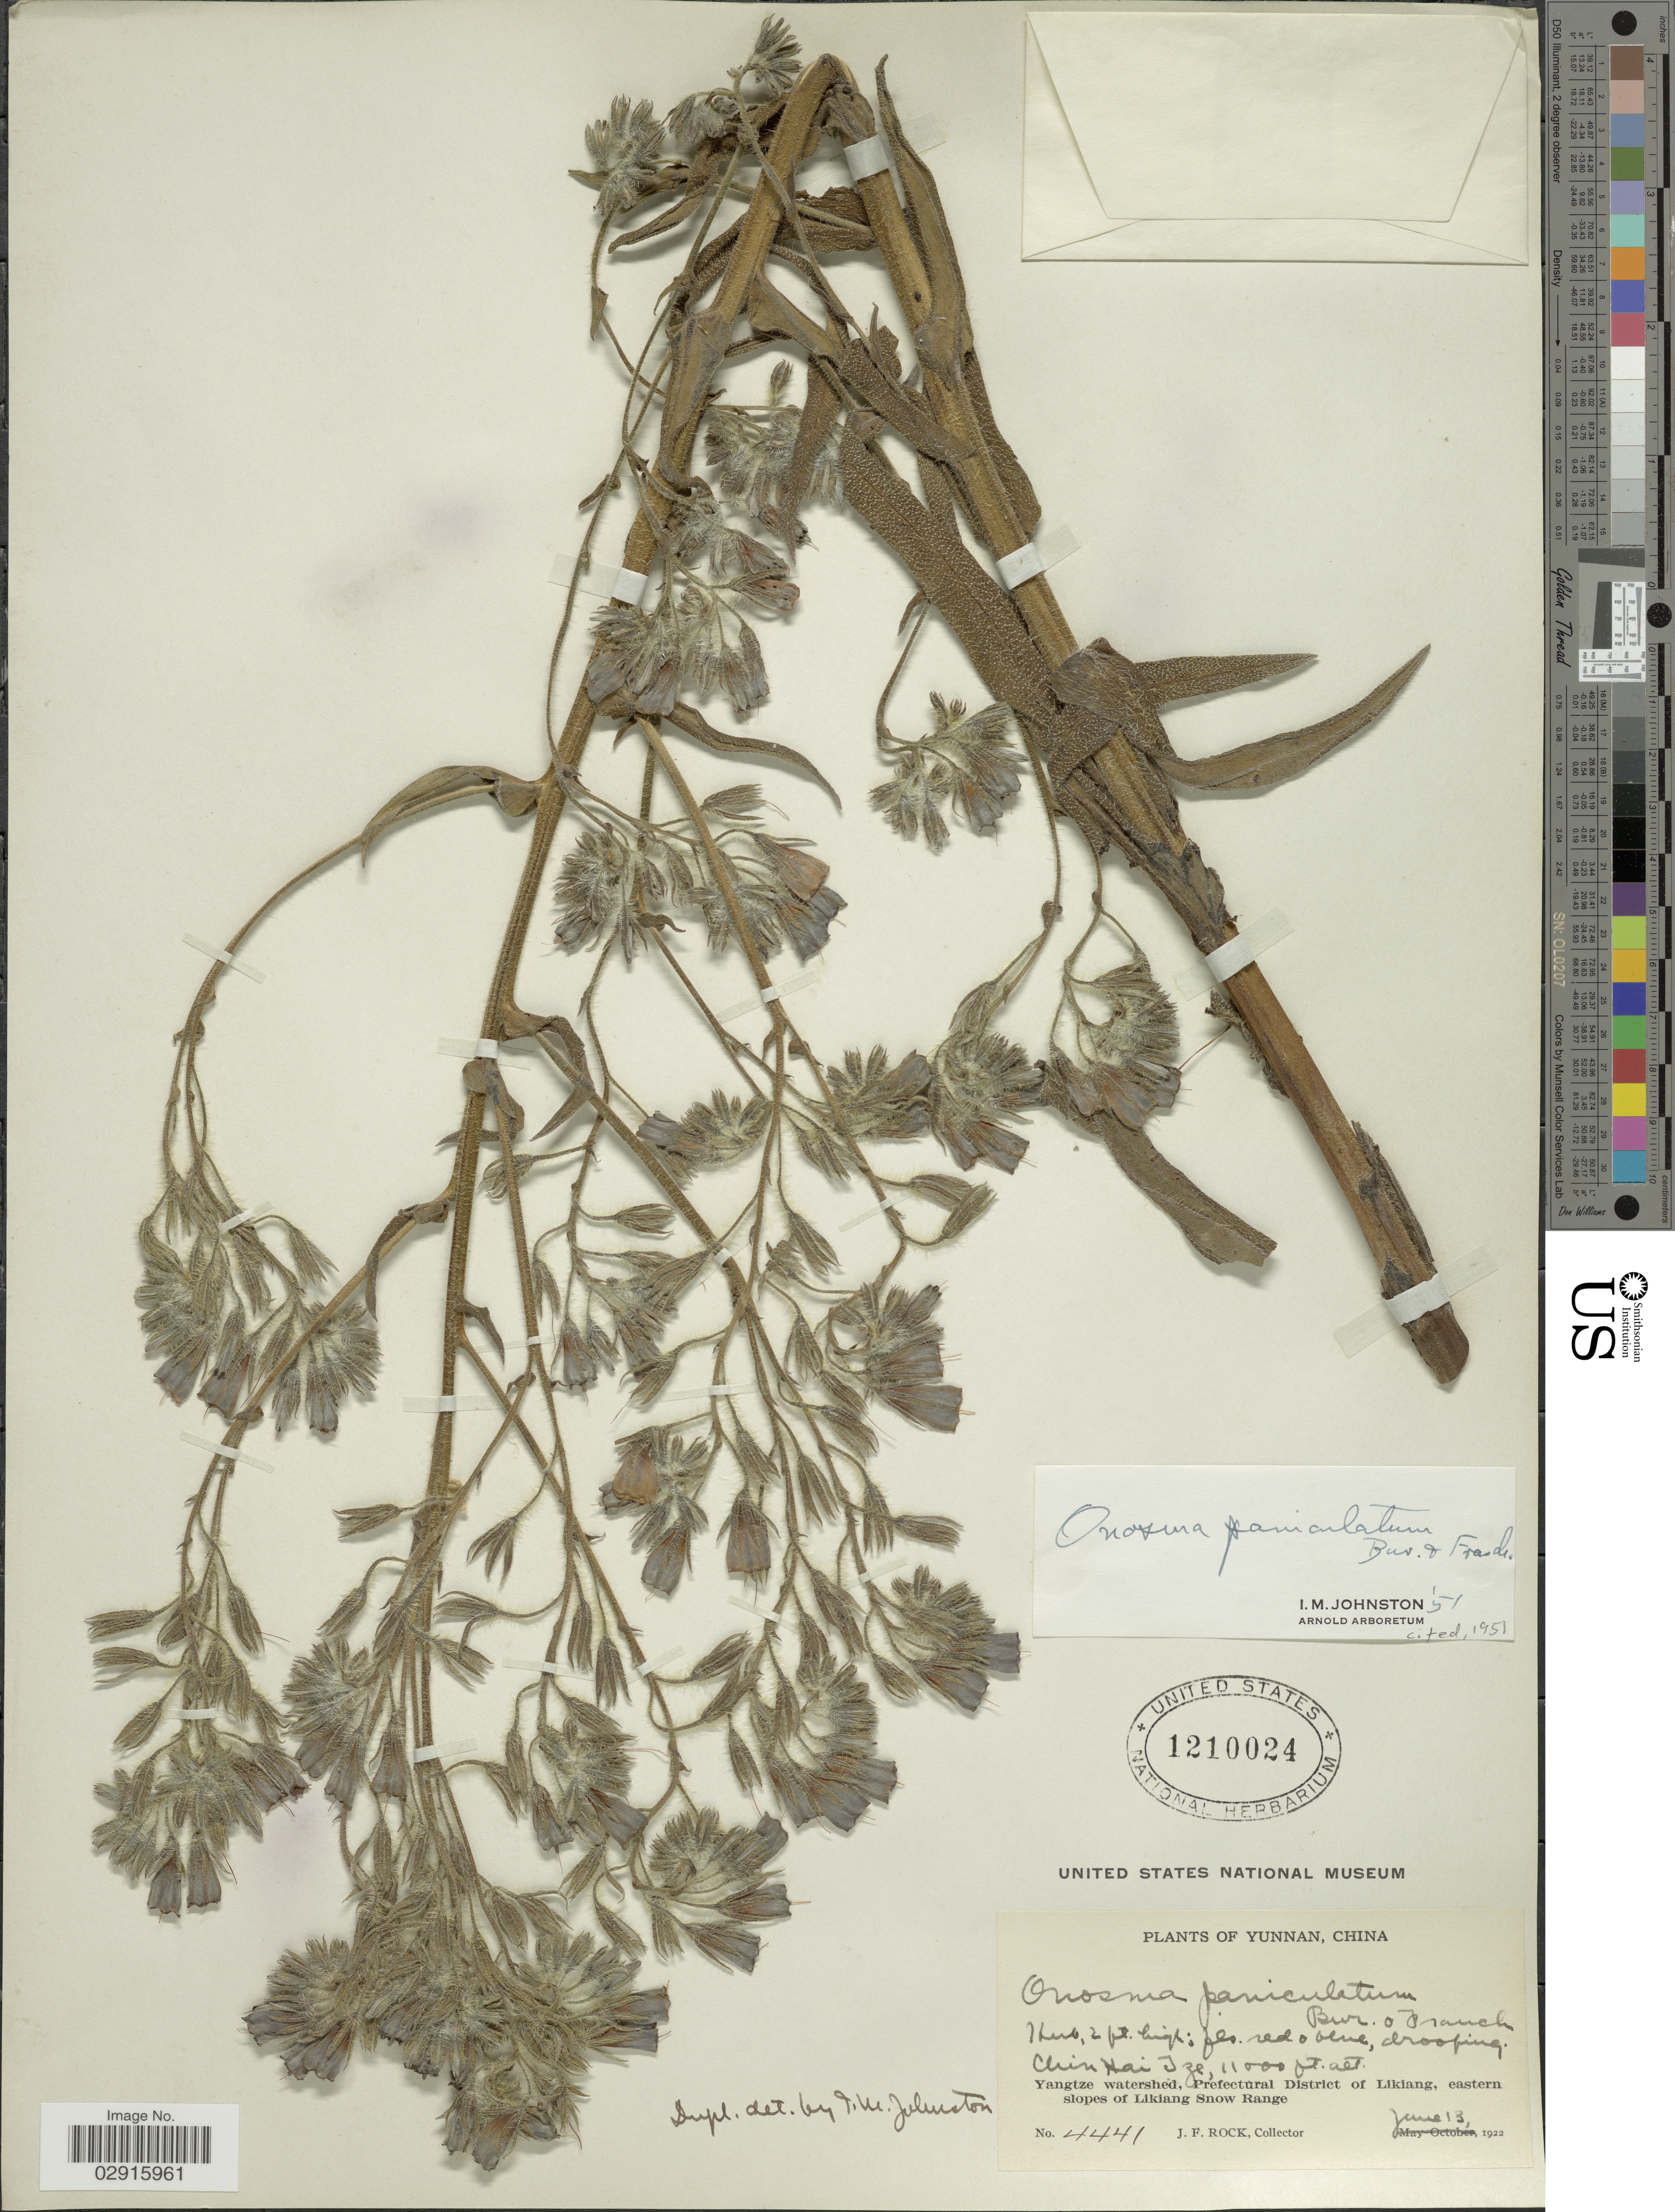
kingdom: Plantae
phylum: Tracheophyta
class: Magnoliopsida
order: Boraginales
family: Boraginaceae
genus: Onosma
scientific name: Onosma paniculata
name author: Bureau & Franch.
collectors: J. Rock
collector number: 4441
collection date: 1922-06-13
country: China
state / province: Yunnan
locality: Chin Hai Ize, Yangtze watershed, Prefectural District of Likiang, eastern slopes of Likiang Snow Range.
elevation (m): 3353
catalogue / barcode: US 1210024